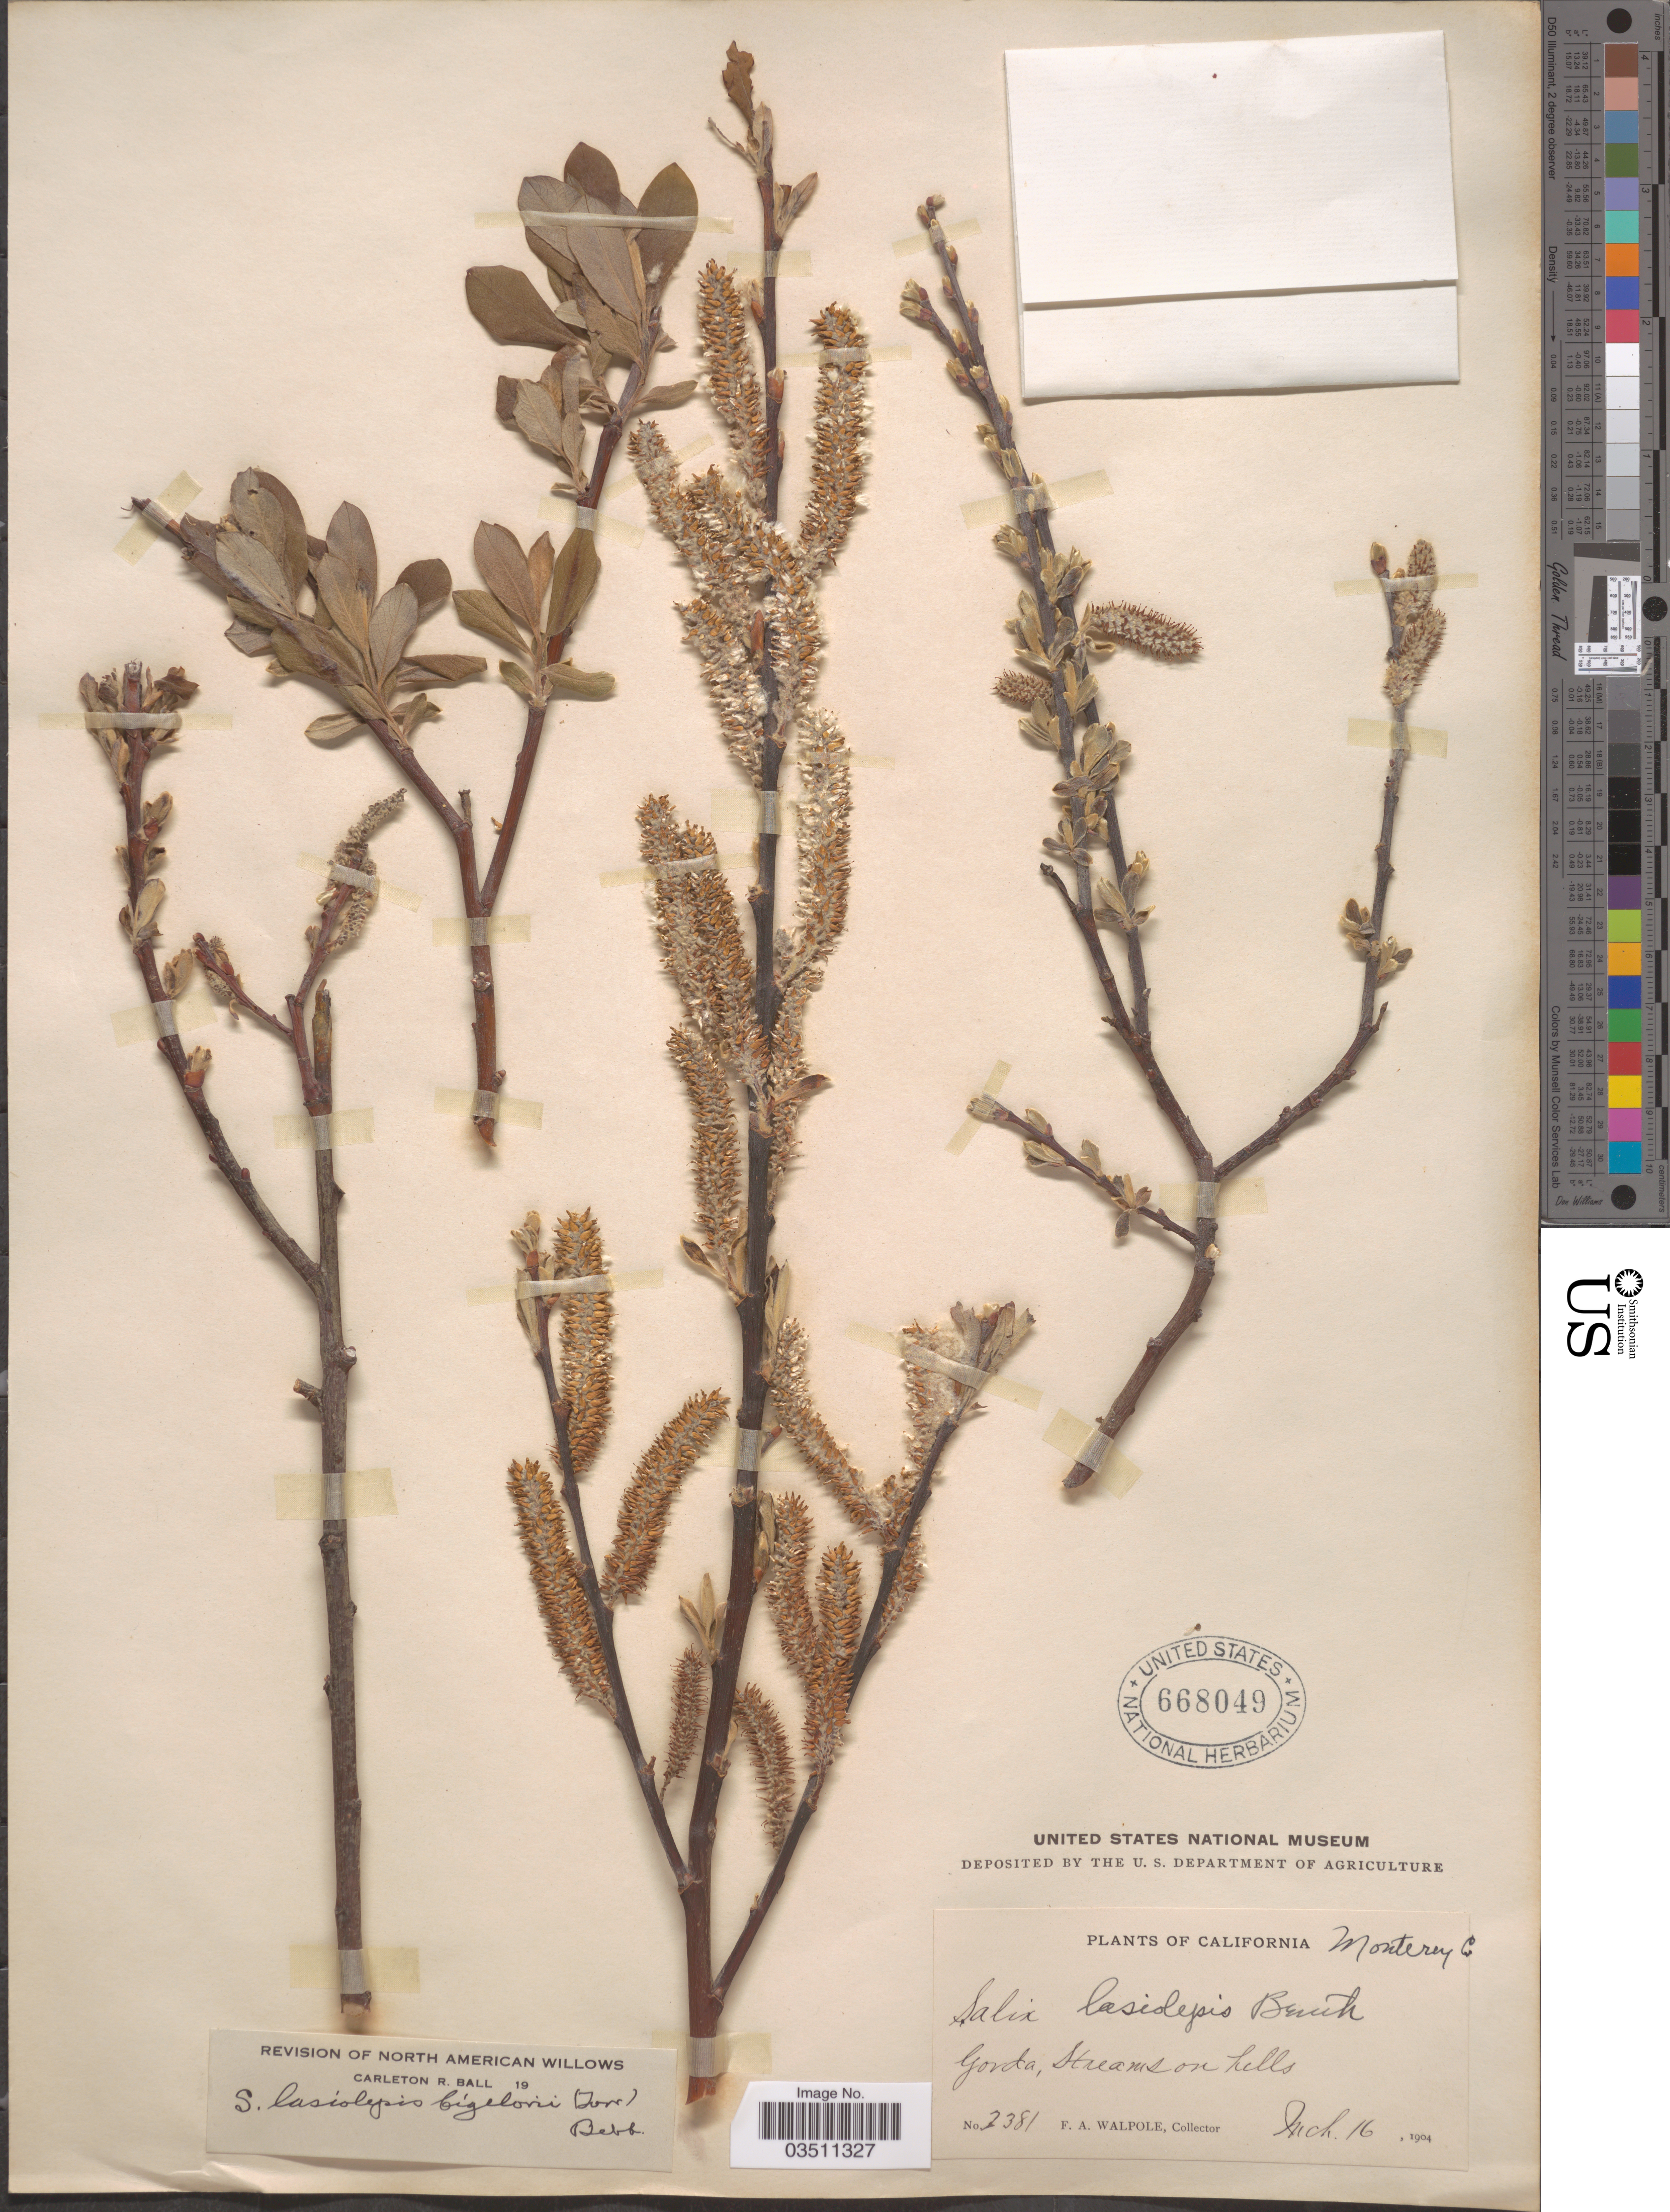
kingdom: Plantae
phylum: Tracheophyta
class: Magnoliopsida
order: Malpighiales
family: Salicaceae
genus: Salix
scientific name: Salix lasiolepis var. bigelovii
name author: Benth.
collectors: F. Walpole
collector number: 2381*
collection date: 1904-03-16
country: United States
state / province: California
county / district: Monterey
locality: Monterey Co. Gorda, Streams on hills.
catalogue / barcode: US 668049